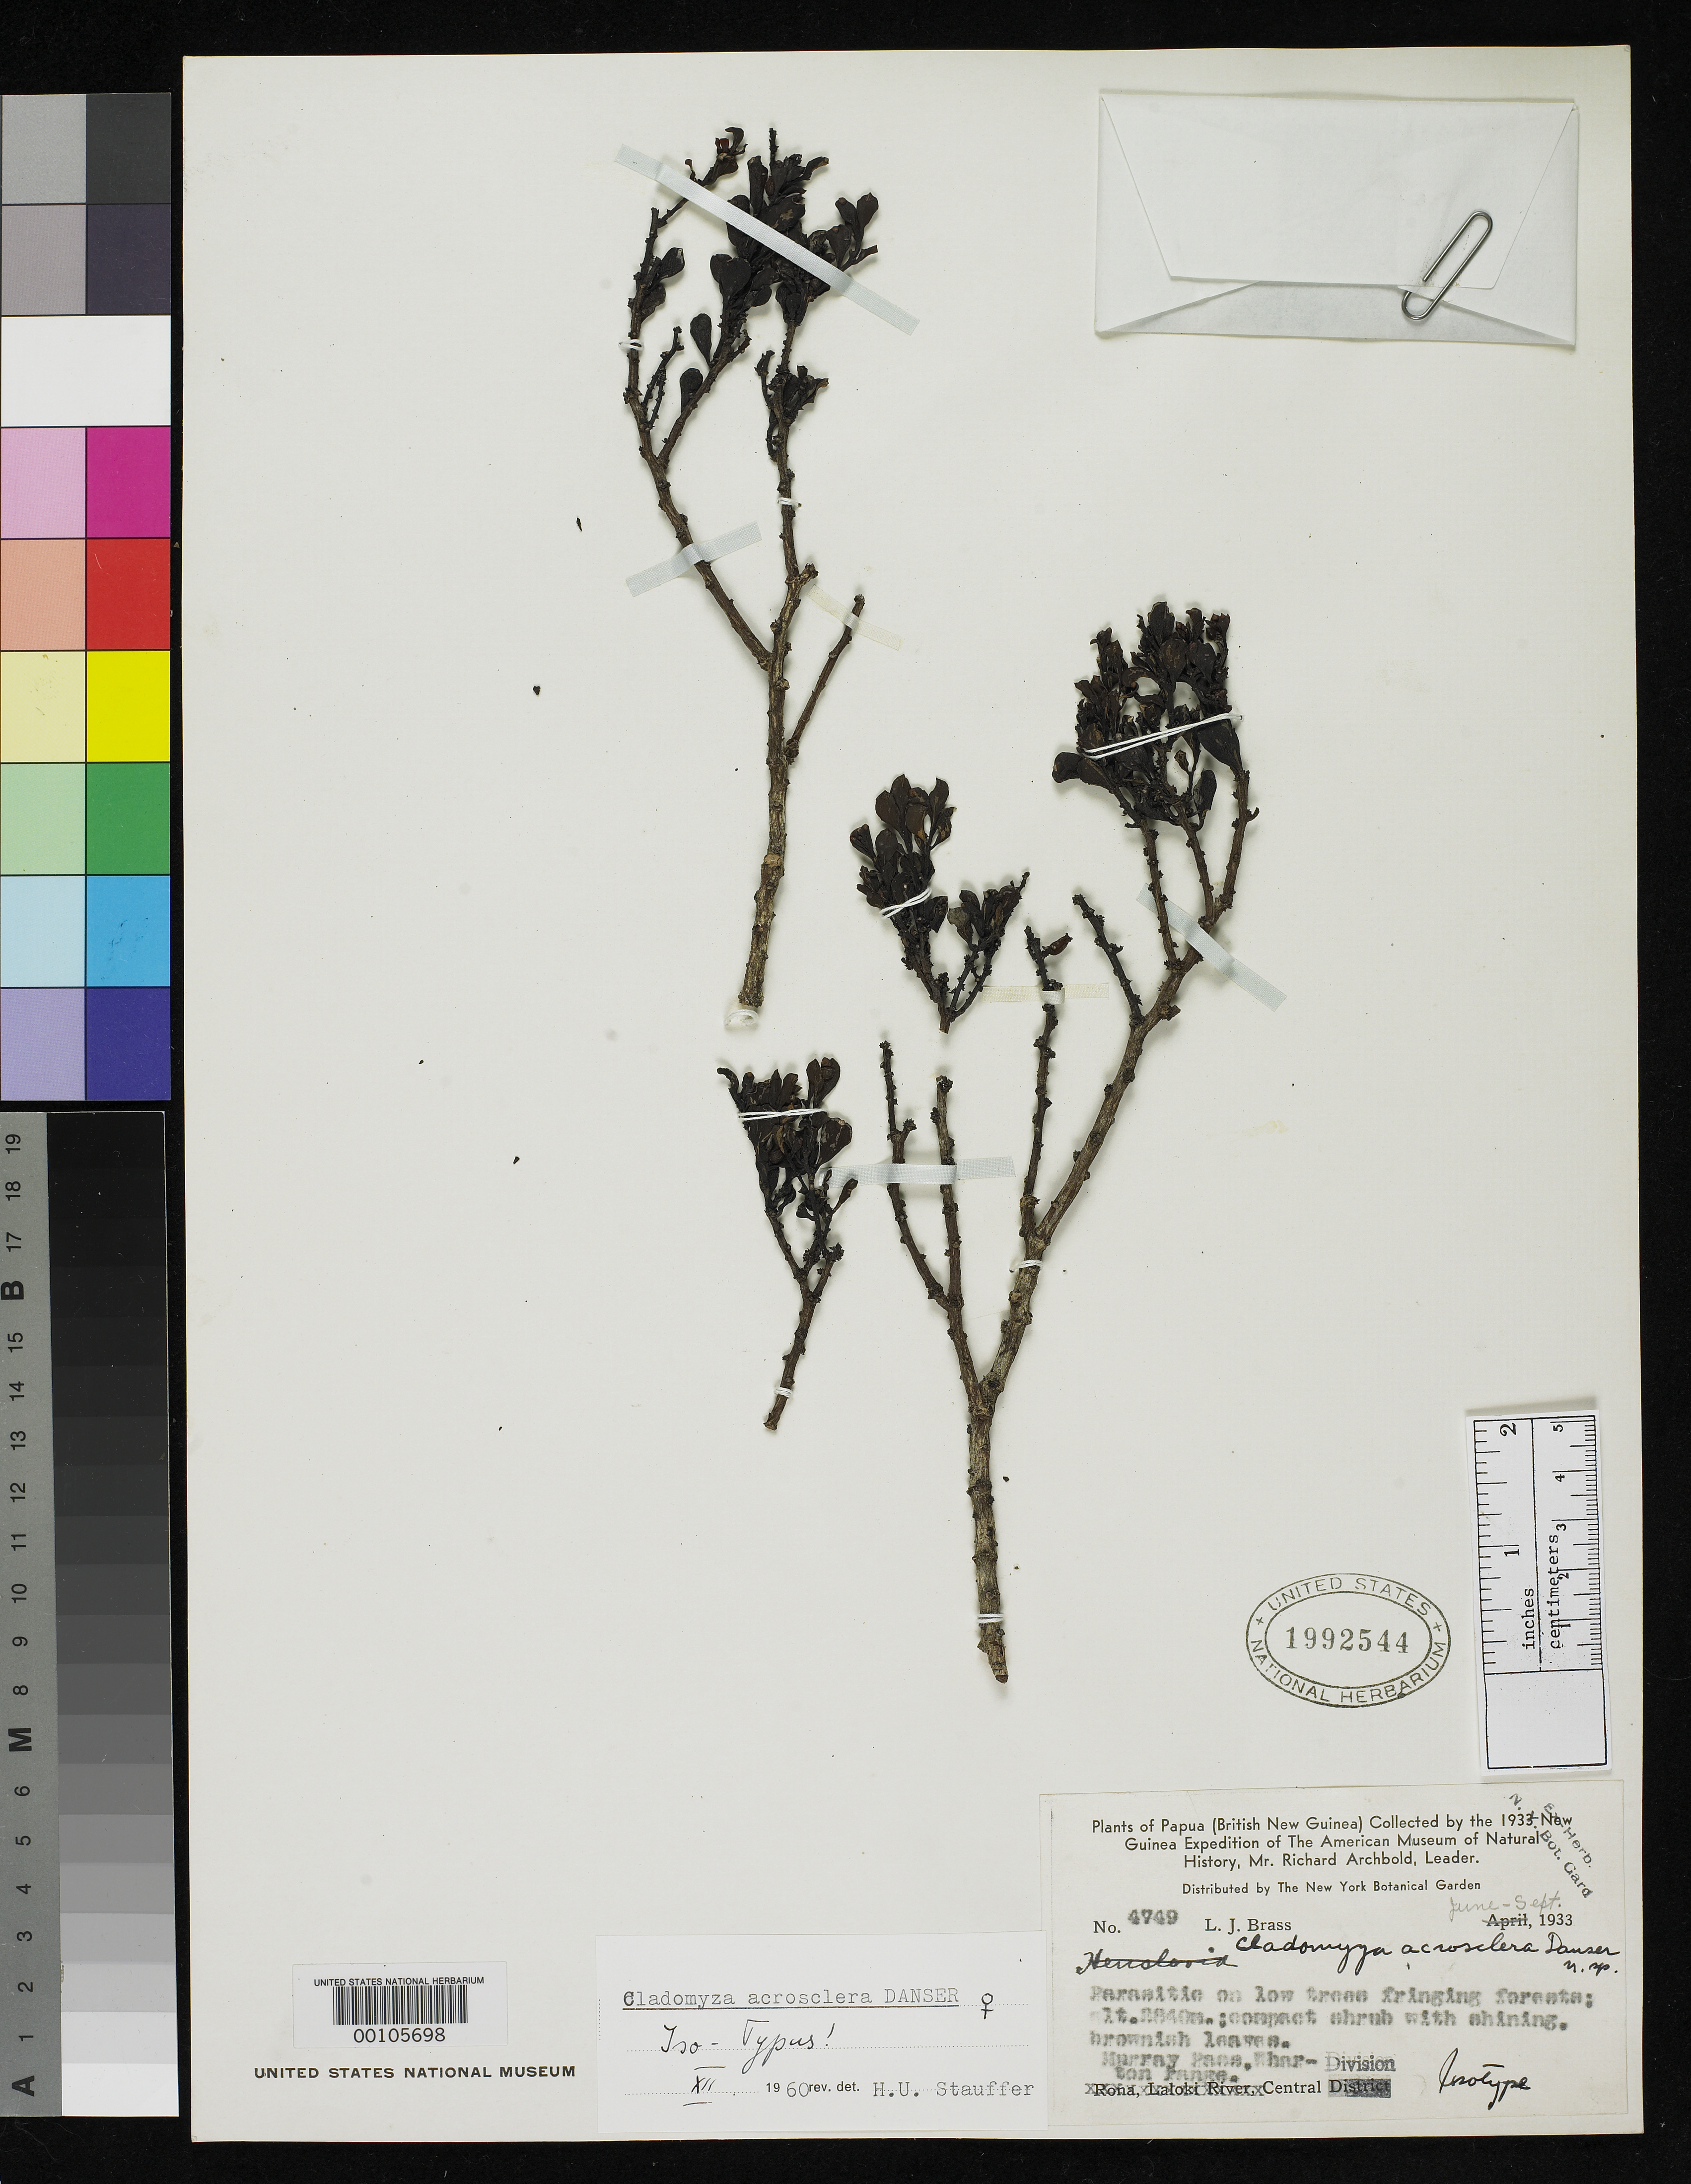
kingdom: Plantae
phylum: Tracheophyta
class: Magnoliopsida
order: Santalales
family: Amphorogynaceae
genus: Cladomyza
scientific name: Cladomyza acrosclera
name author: Danser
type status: Isotype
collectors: L. J. Brass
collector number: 4749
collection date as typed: Jun 1933 to -- Sep 1933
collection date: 1933-06/1933-09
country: Papua New Guinea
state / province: Central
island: New Guinea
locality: Murray Pass, Wharton Range.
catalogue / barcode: US 1992544